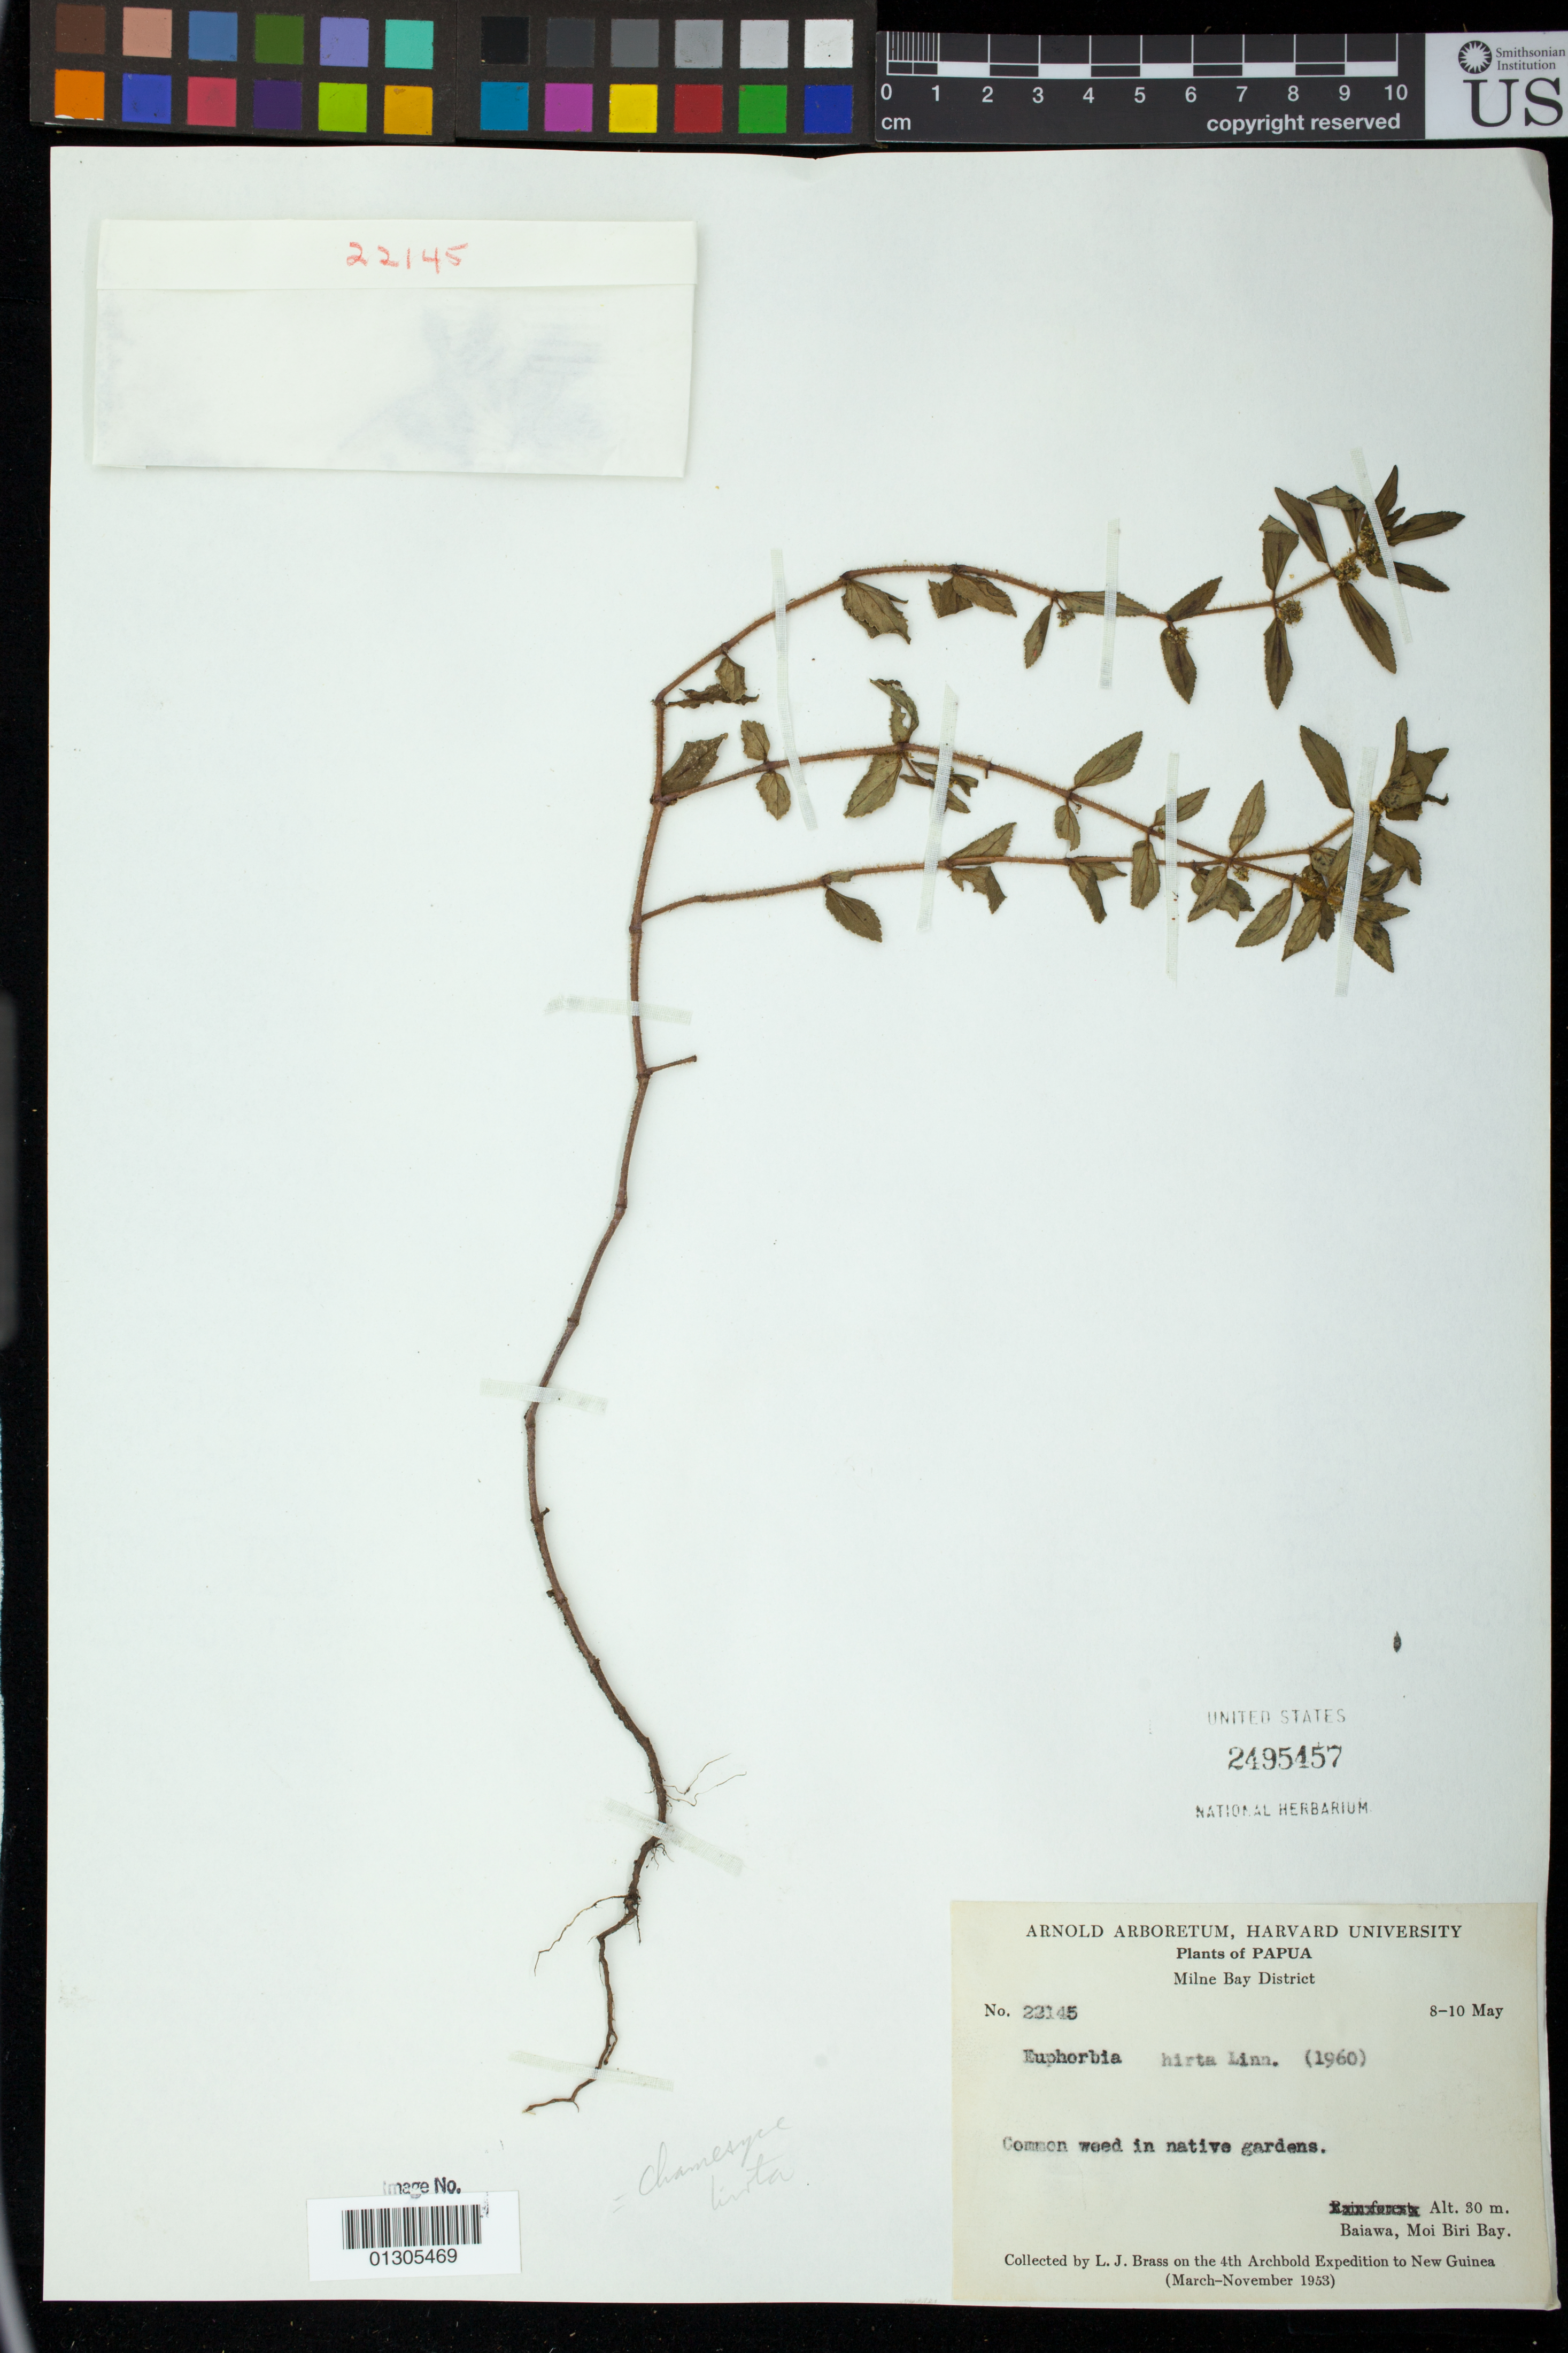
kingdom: Plantae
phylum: Tracheophyta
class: Magnoliopsida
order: Malpighiales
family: Euphorbiaceae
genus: Euphorbia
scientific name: Euphorbia hirta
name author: L.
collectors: L. J. Brass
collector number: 22145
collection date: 1953-05-08/1953-05-10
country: Papua New Guinea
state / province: Milne Bay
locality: Baiawa, Moi Biri Bay.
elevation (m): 30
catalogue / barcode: US 2495457